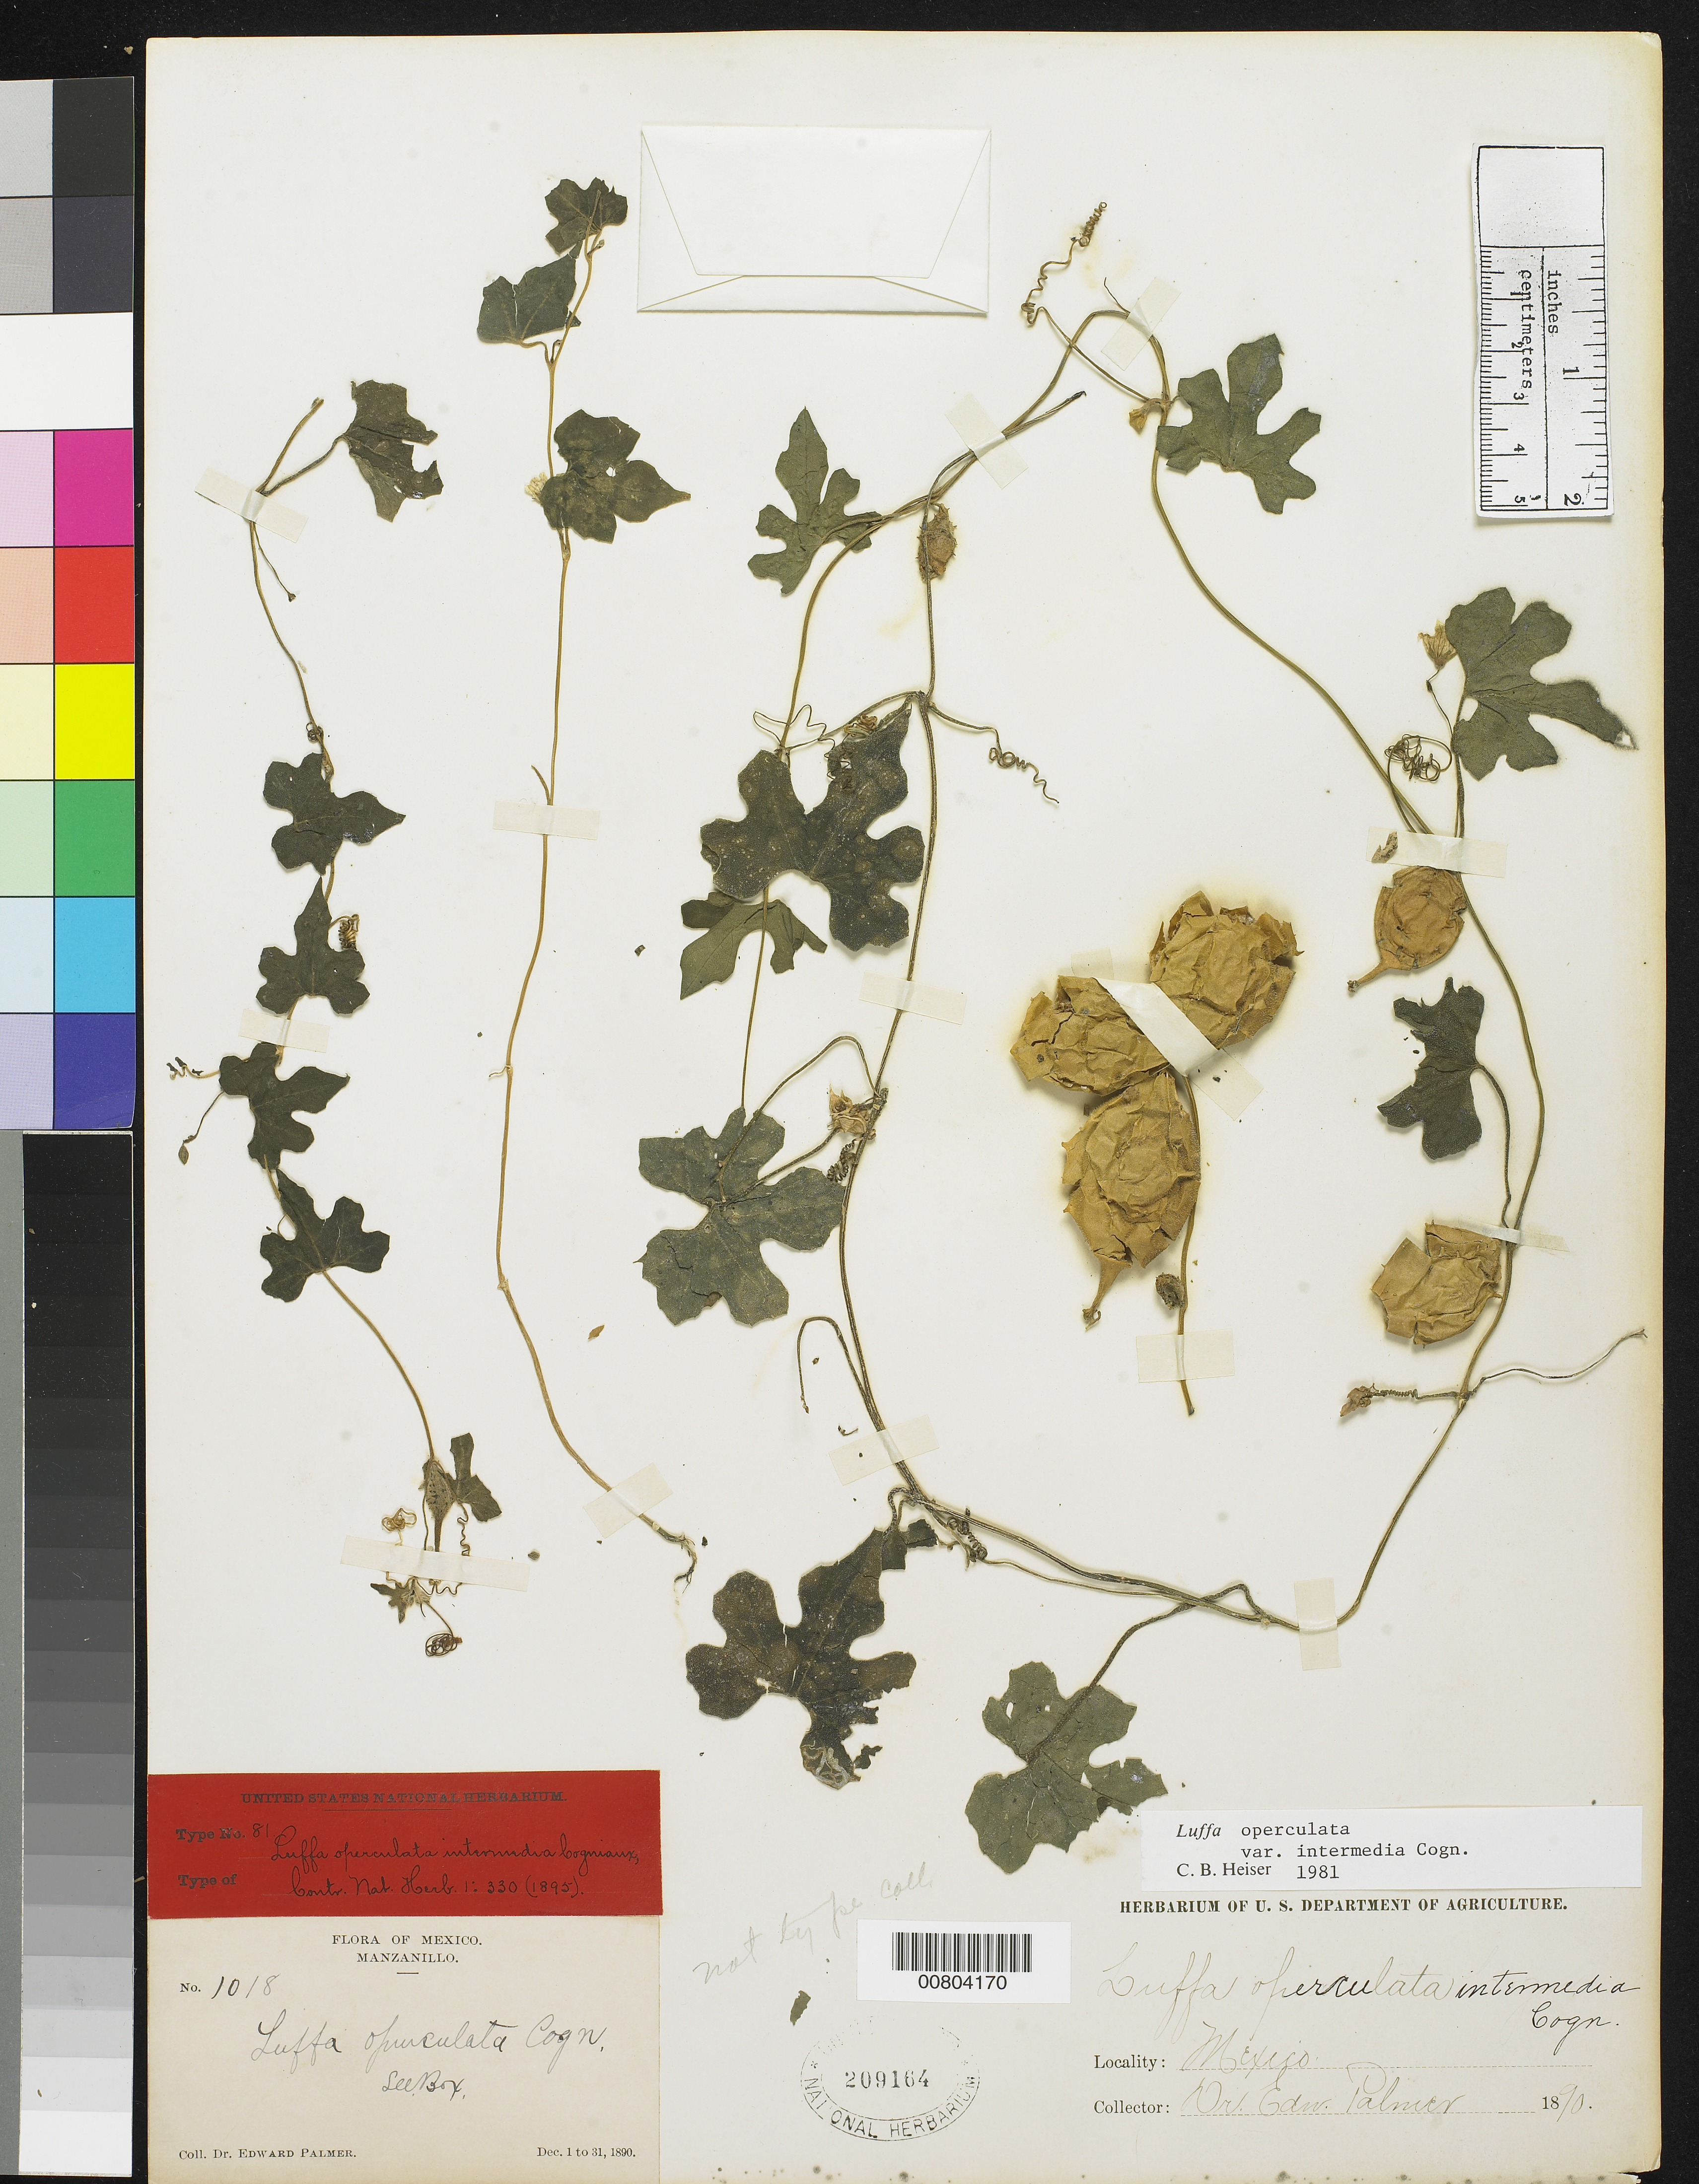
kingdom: Plantae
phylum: Tracheophyta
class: Magnoliopsida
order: Cucurbitales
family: Cucurbitaceae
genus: Luffa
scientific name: Luffa operculata var. intermedia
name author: Cogn.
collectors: E. Palmer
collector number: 1018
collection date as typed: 01 Dec 1890 to 31 Dec 1890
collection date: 1890-12-01/1890-12-31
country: Mexico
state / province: Colima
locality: Manzanillo, Colima.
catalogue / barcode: US 209164